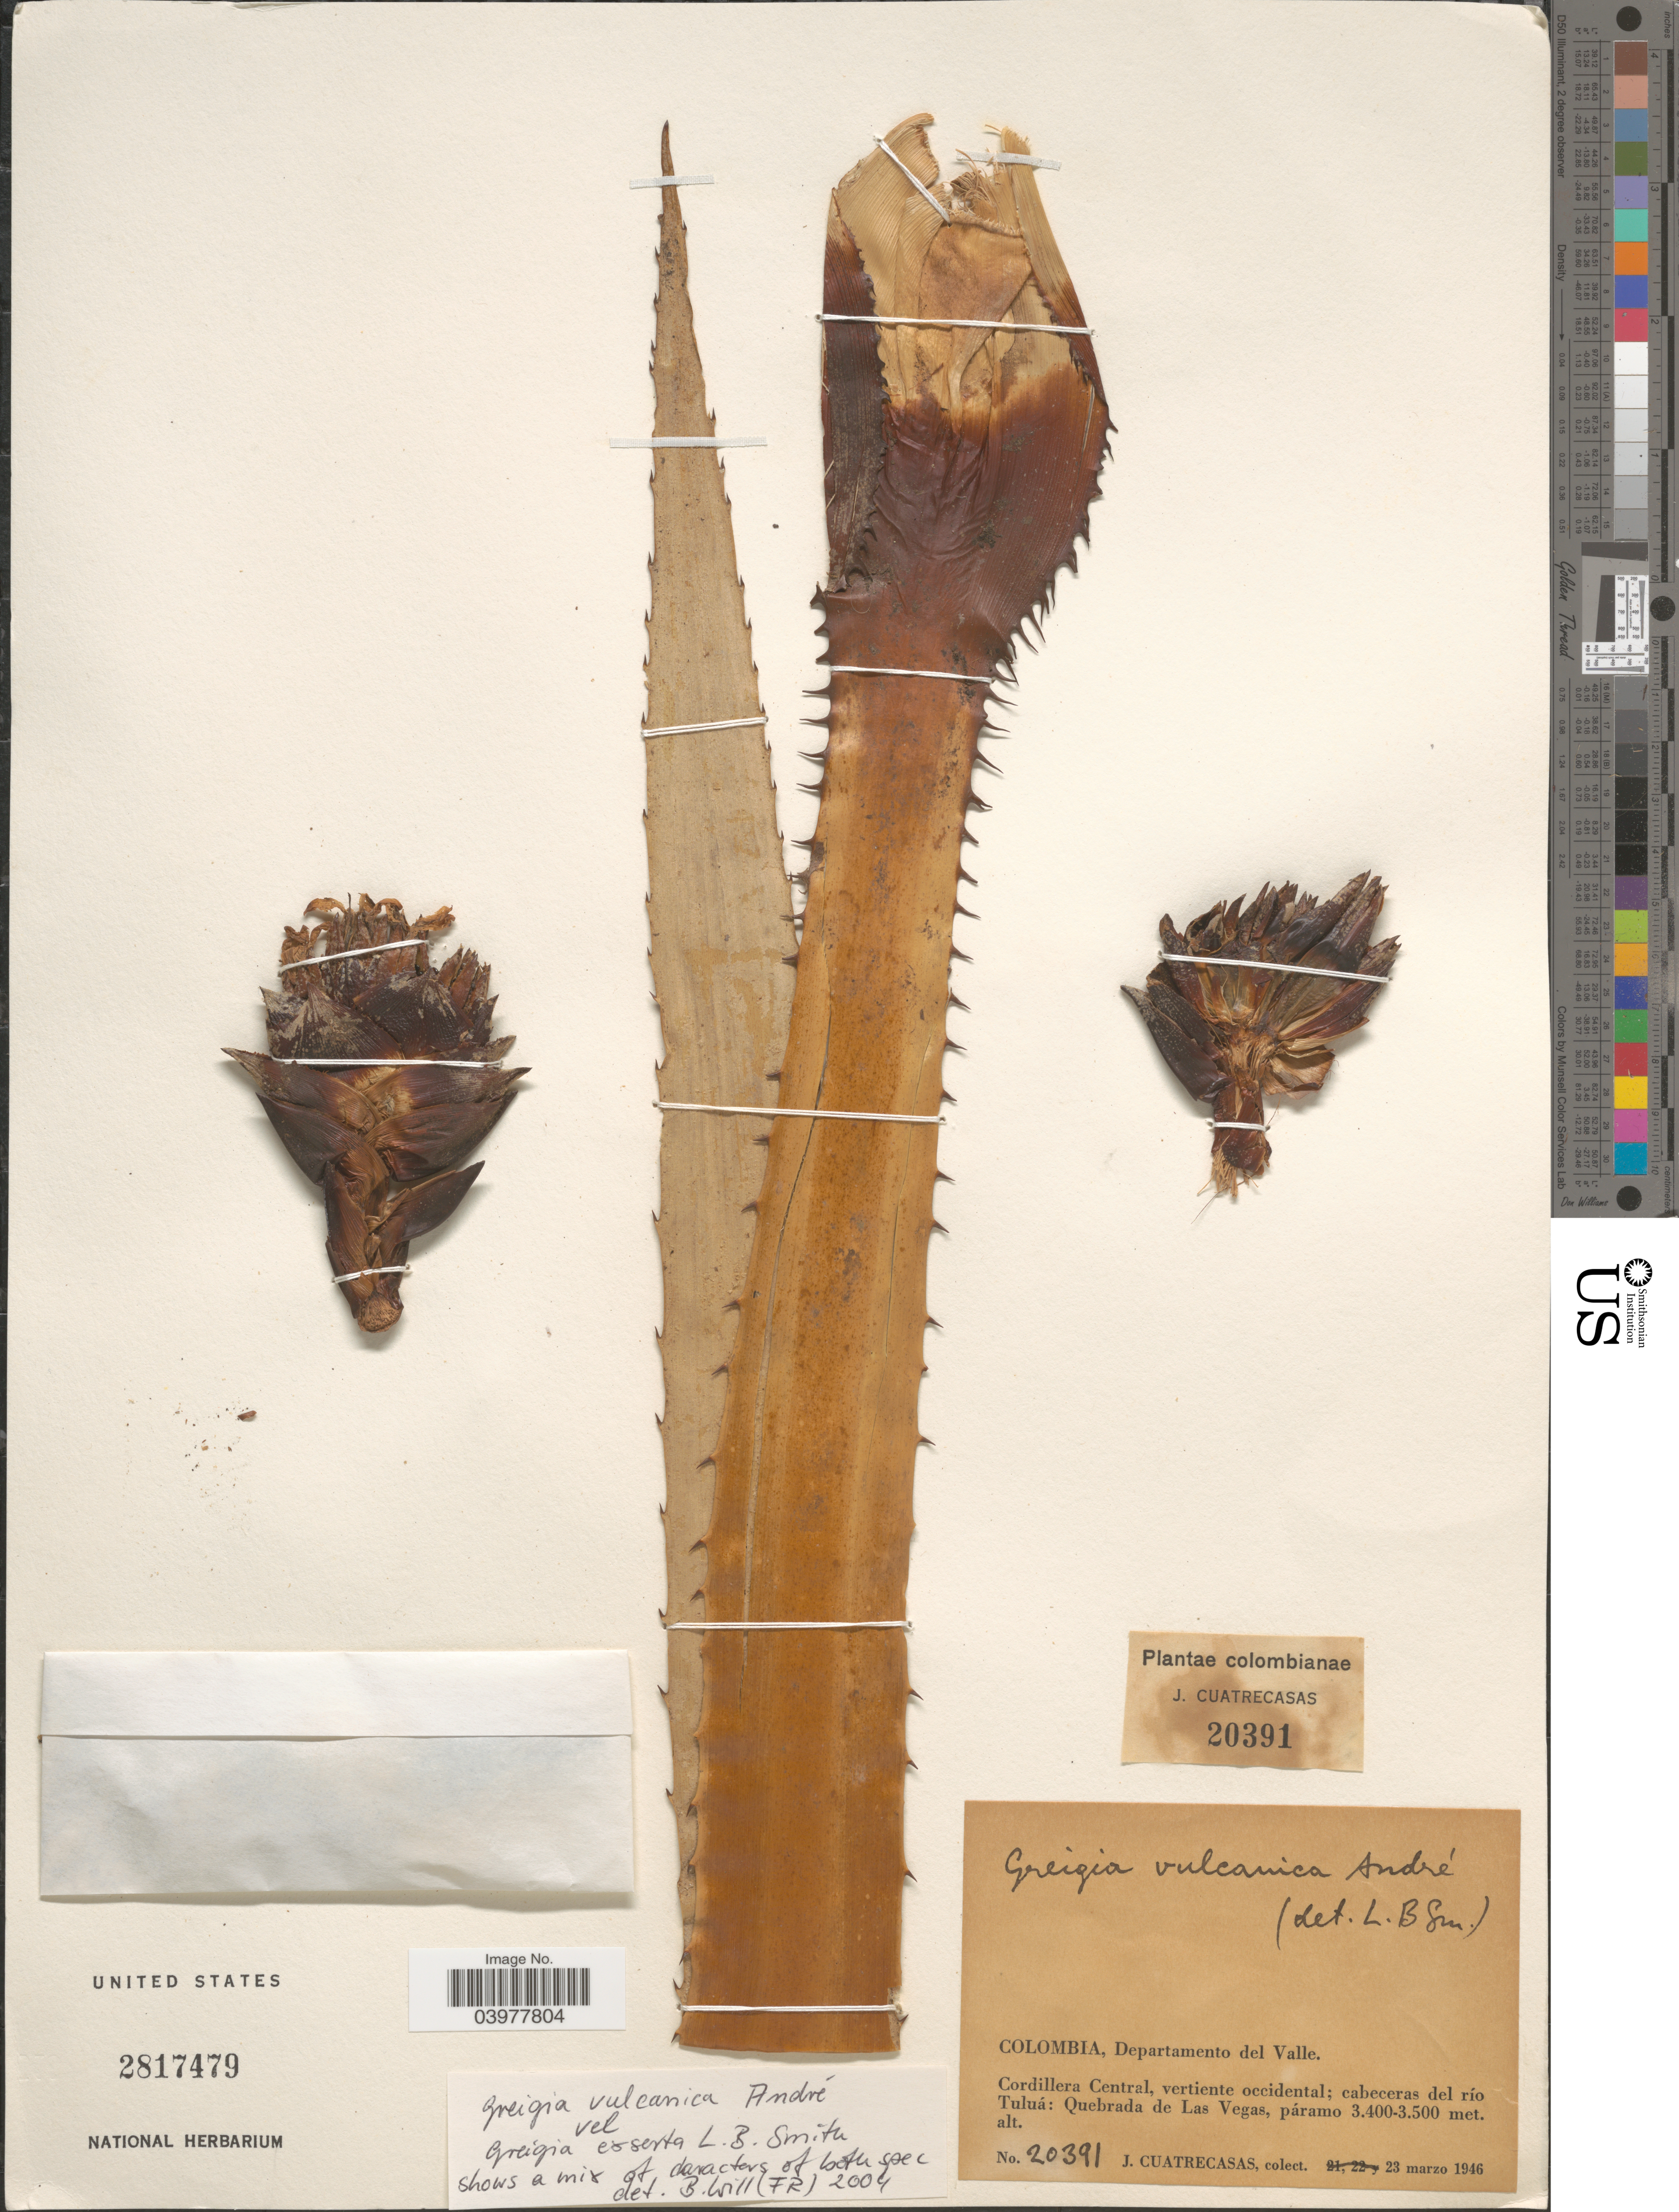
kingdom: Plantae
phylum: Tracheophyta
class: Liliopsida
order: Poales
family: Bromeliaceae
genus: Greigia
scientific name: Greigia vulcanica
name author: André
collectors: J. Cuatrecasas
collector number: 20391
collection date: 1946-03-23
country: Colombia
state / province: Valle del Cauca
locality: Departamento del Valle. Cordillera Central, vertiente occidental; cabeceras del río Tuluá: Quebrada de Las Vegas.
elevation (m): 3400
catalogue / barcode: US 2817479